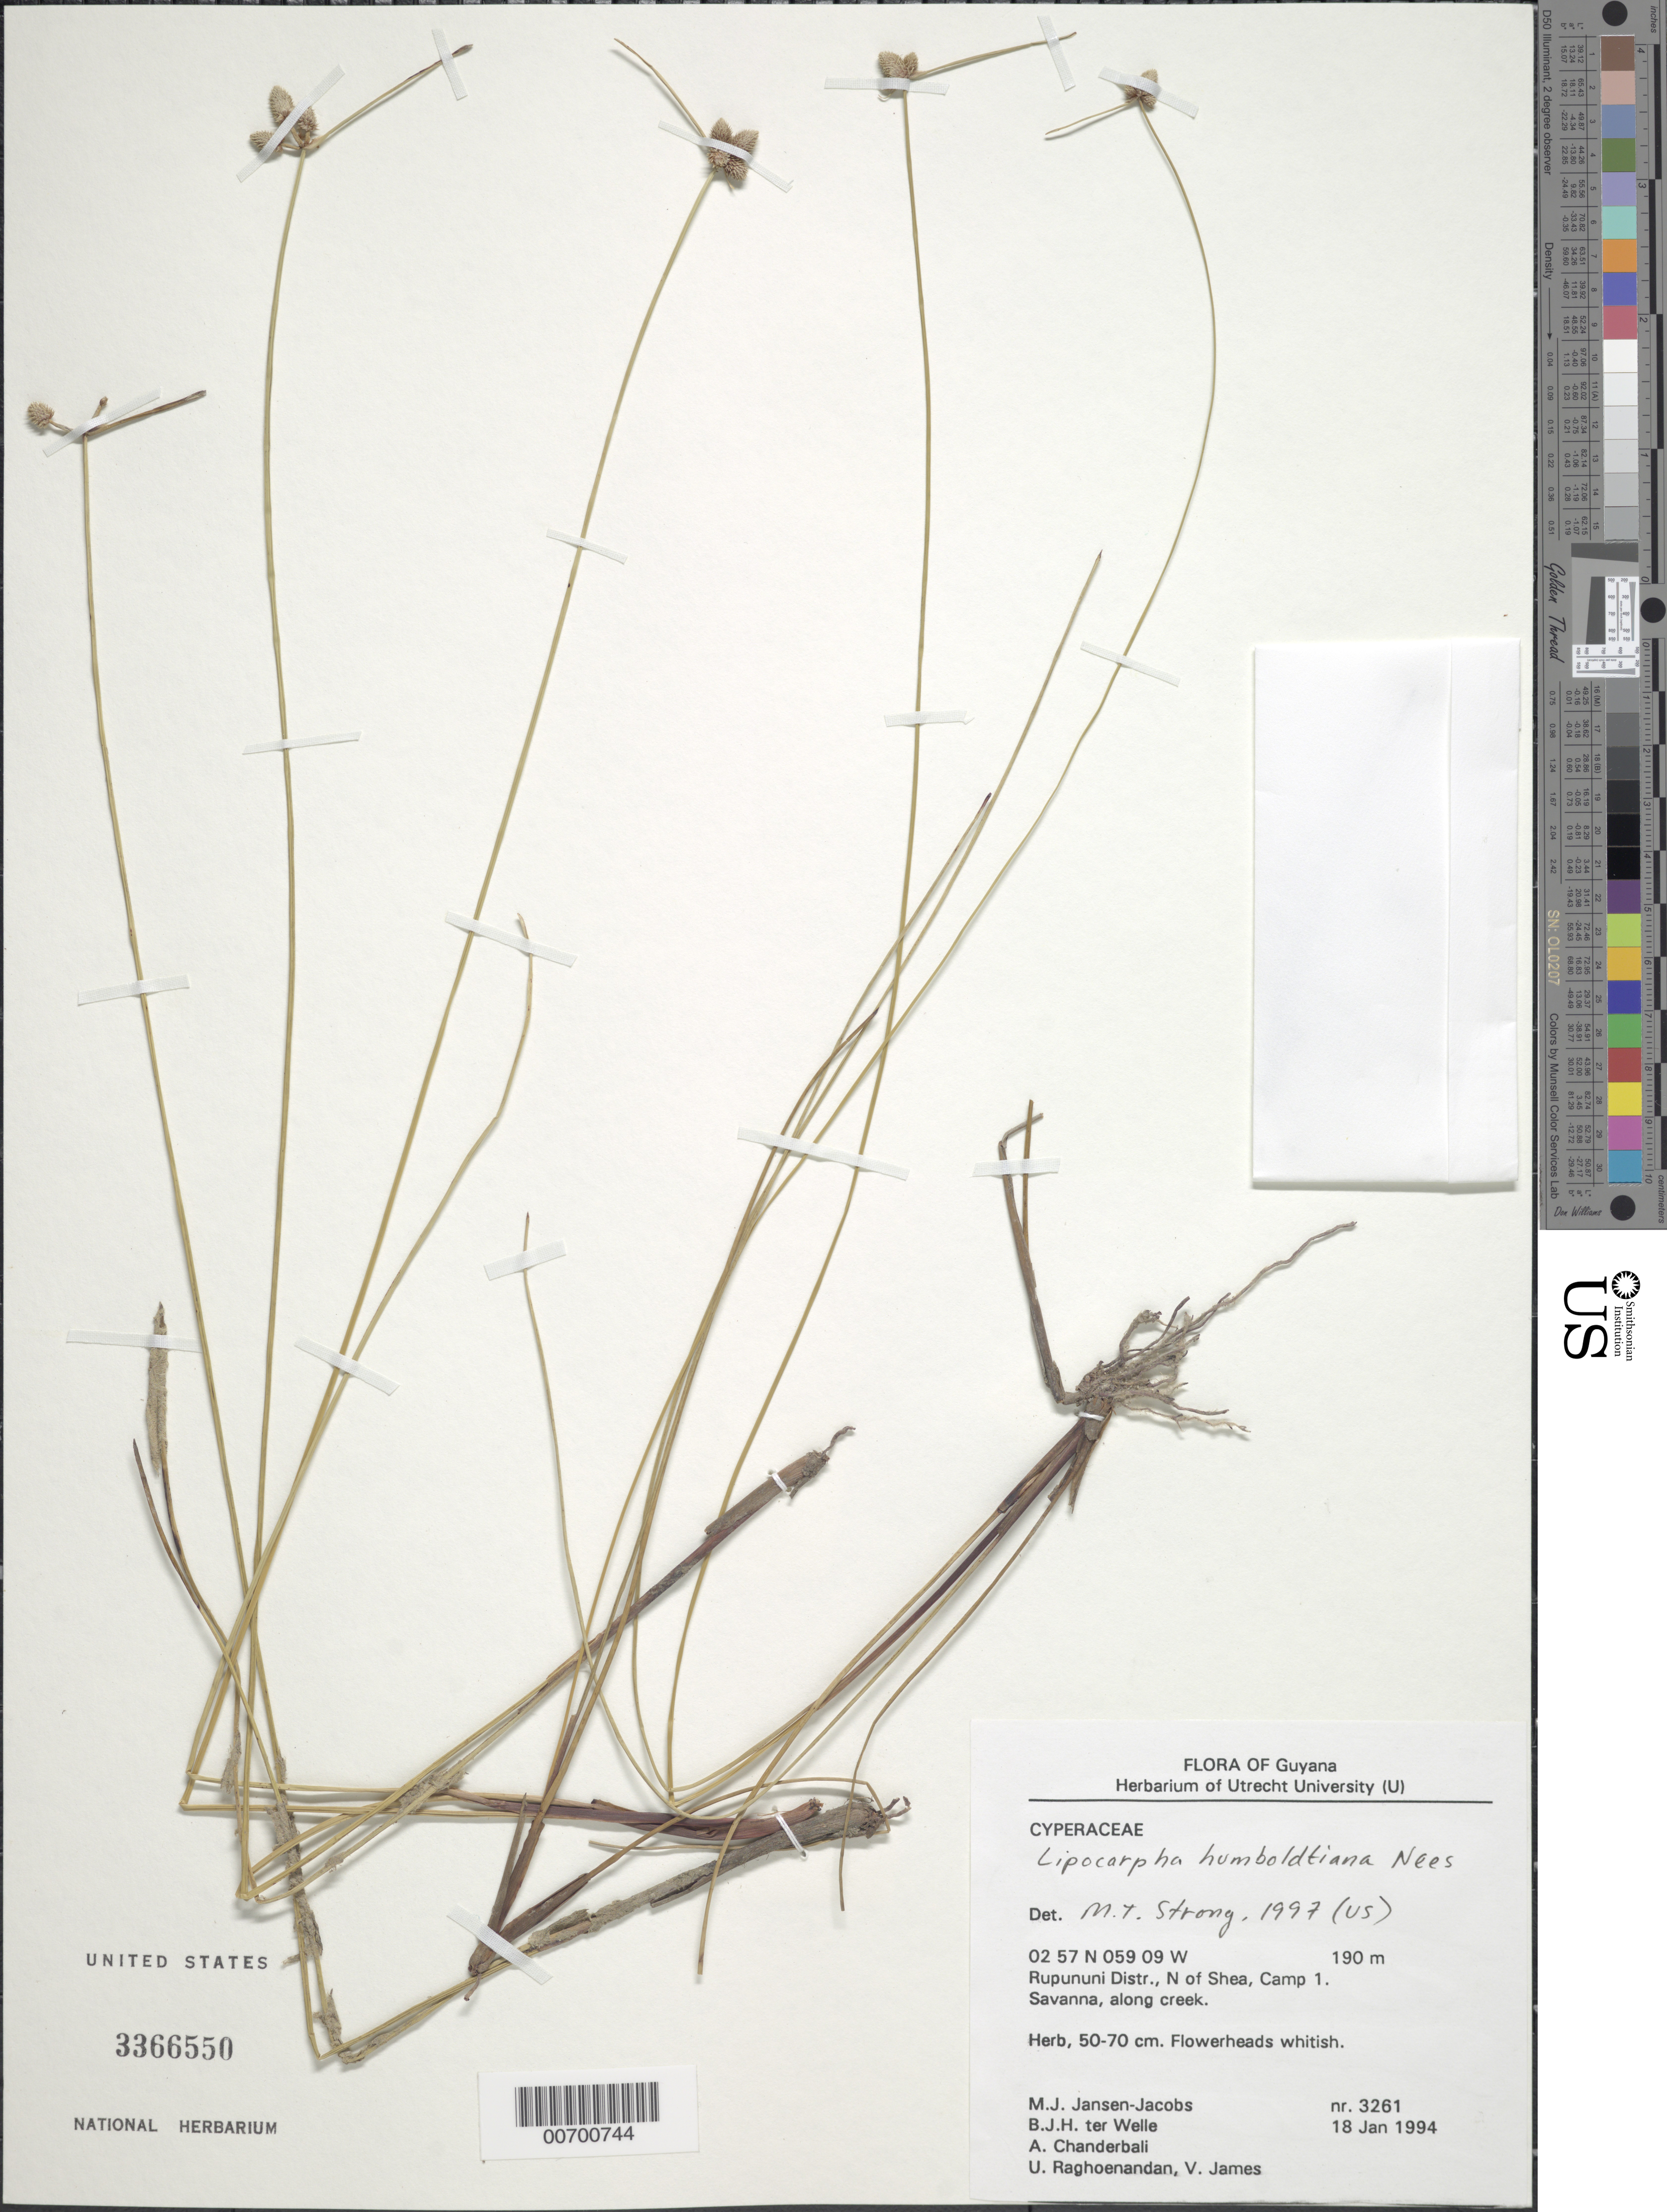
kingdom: Plantae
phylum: Tracheophyta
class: Liliopsida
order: Poales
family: Cyperaceae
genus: Cyperus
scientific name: Cyperus sellowianus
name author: (Kunth) T. Koyama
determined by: Strong, M. T., (US), Smithsonian Institution - National Museum of Natural History (UNITED STATES)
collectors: M. J. Jansen-Jacobs, B. Welle, A. S. Chanderbali, U. Raghoenandan & V. James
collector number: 3261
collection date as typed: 18-Jan-94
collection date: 1994-01-18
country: Guyana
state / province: U. Takutu-U. Essequibo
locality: Shea, N of, camp 1, Rupununi District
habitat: Savanna, along creek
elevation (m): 190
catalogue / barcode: US 3366550